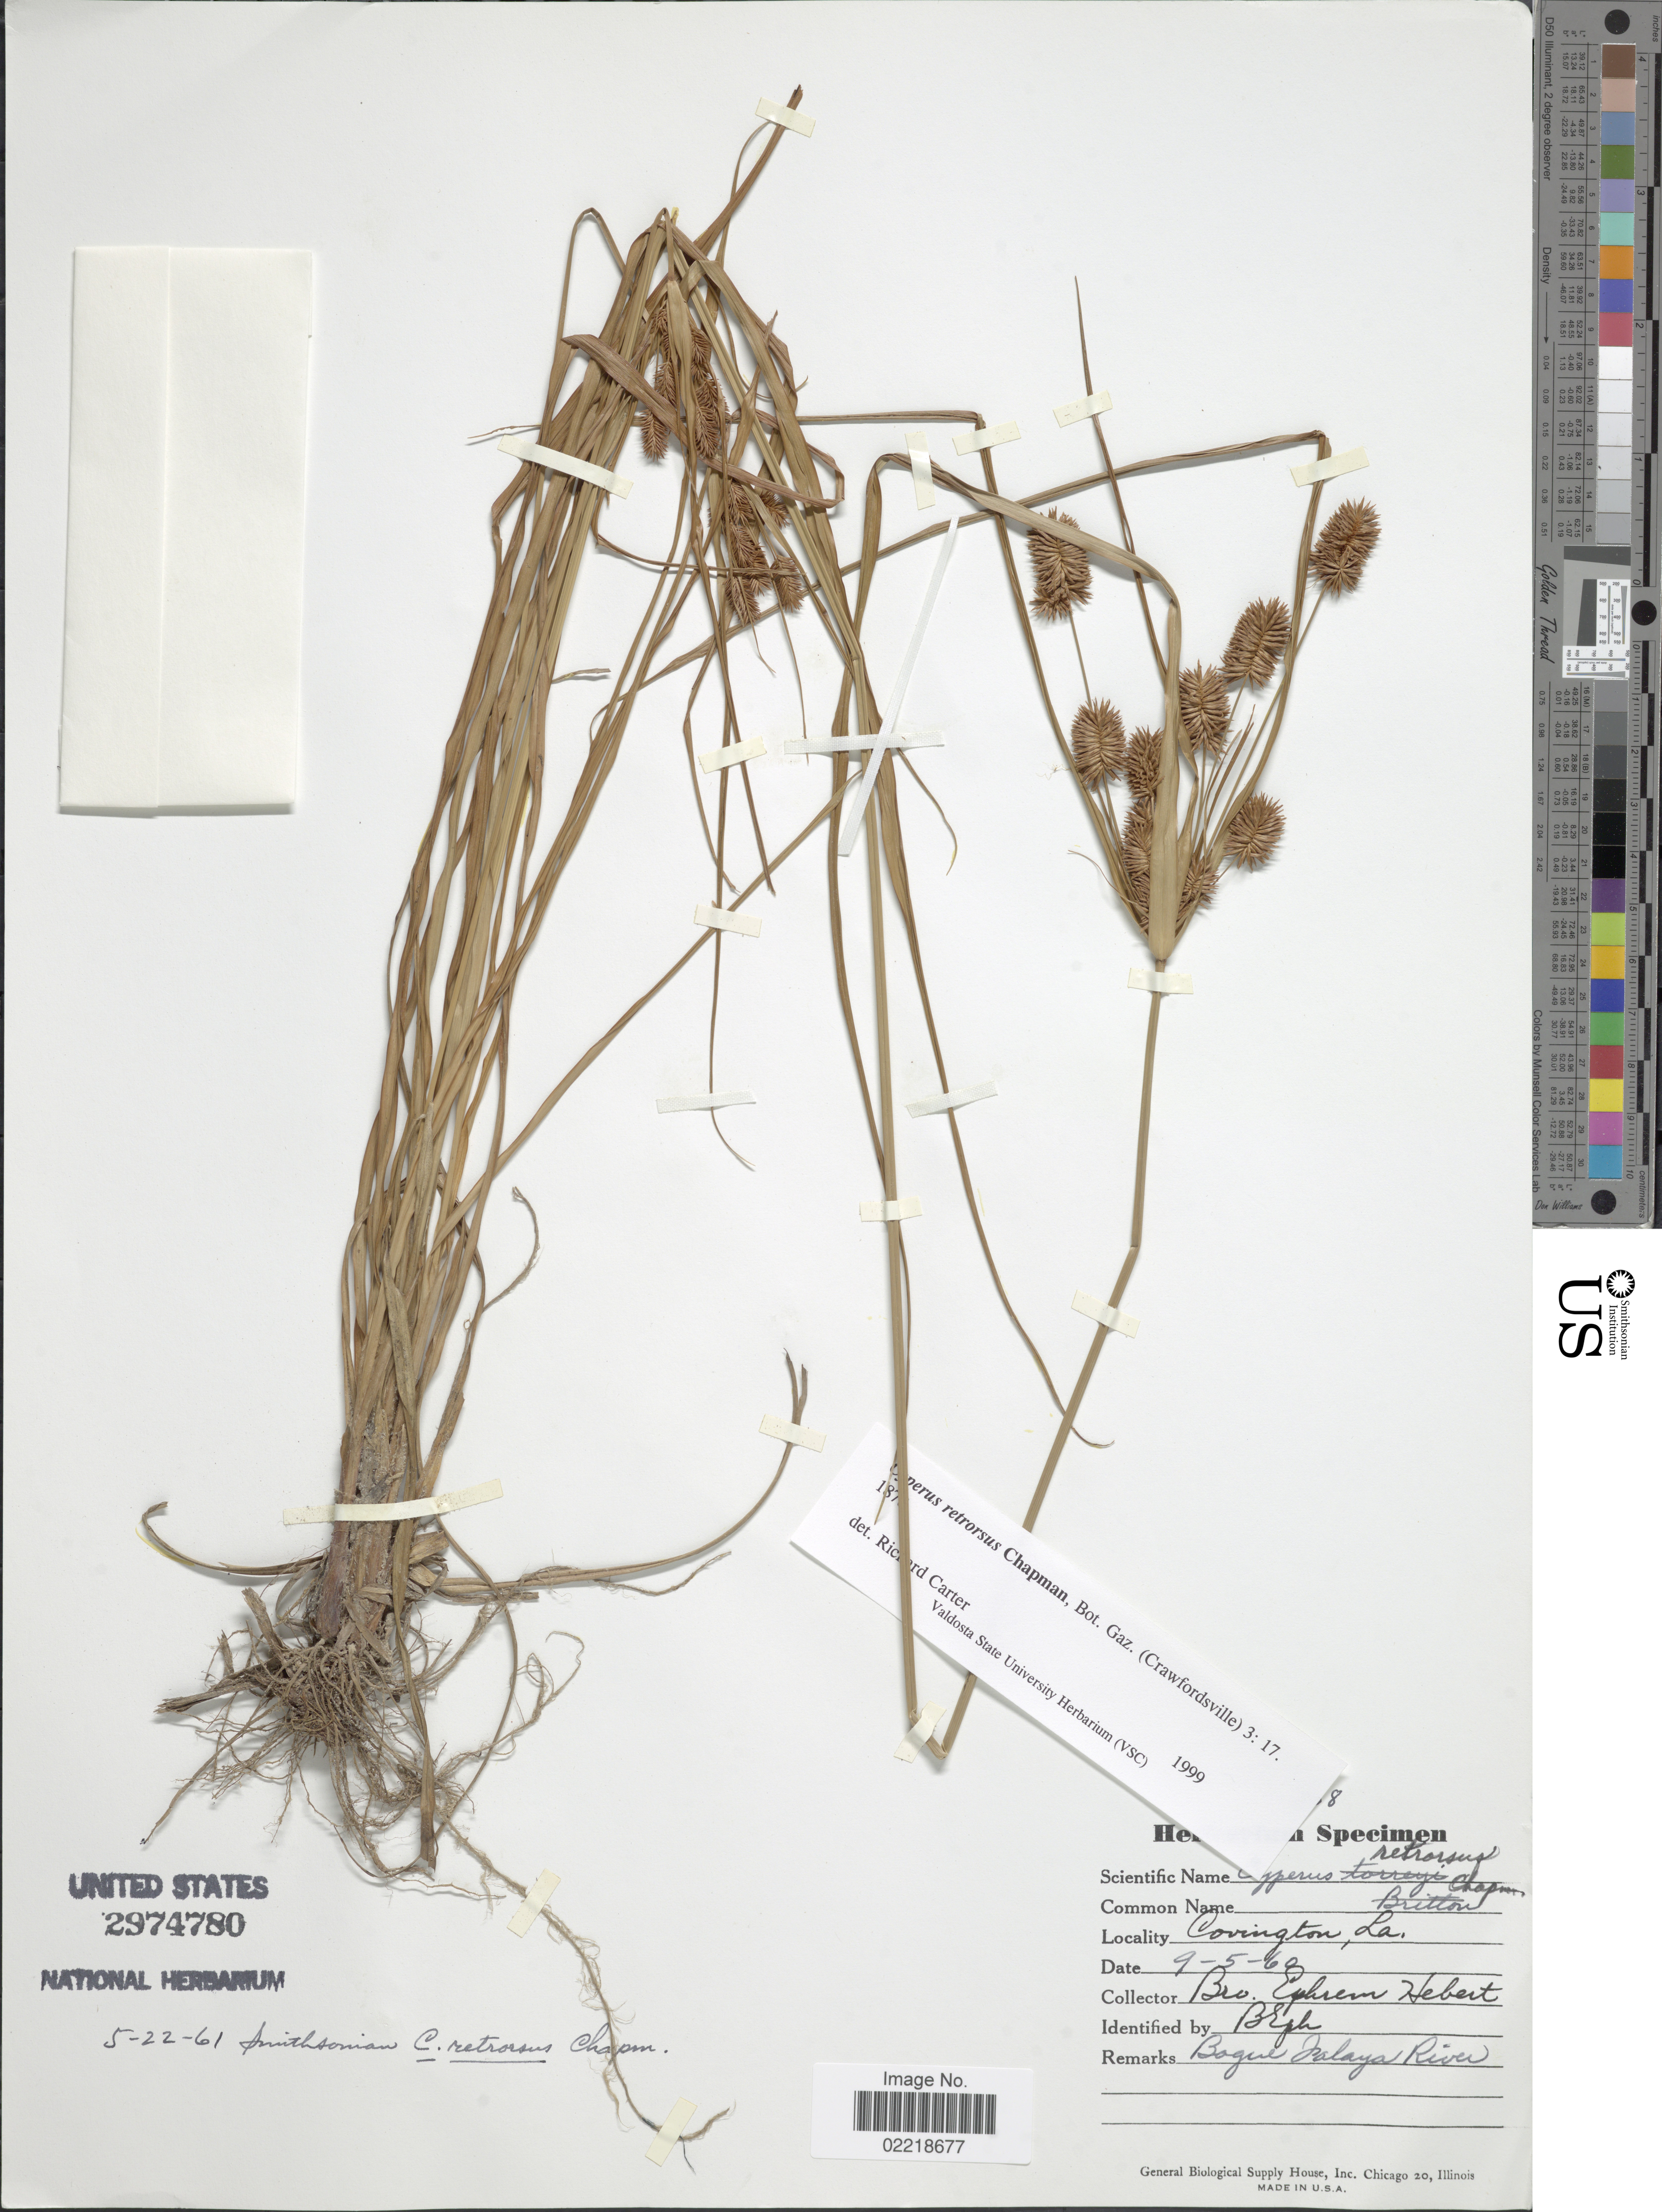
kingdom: Plantae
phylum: Tracheophyta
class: Liliopsida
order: Poales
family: Cyperaceae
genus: Cyperus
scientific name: Cyperus retrorsus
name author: Chapm.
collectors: E. Hebert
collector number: !8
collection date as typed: Transcribed d/m/y: 5/9/60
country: United States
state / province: Louisiana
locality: Covington. Bogue Falaya River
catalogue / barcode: US 2974780